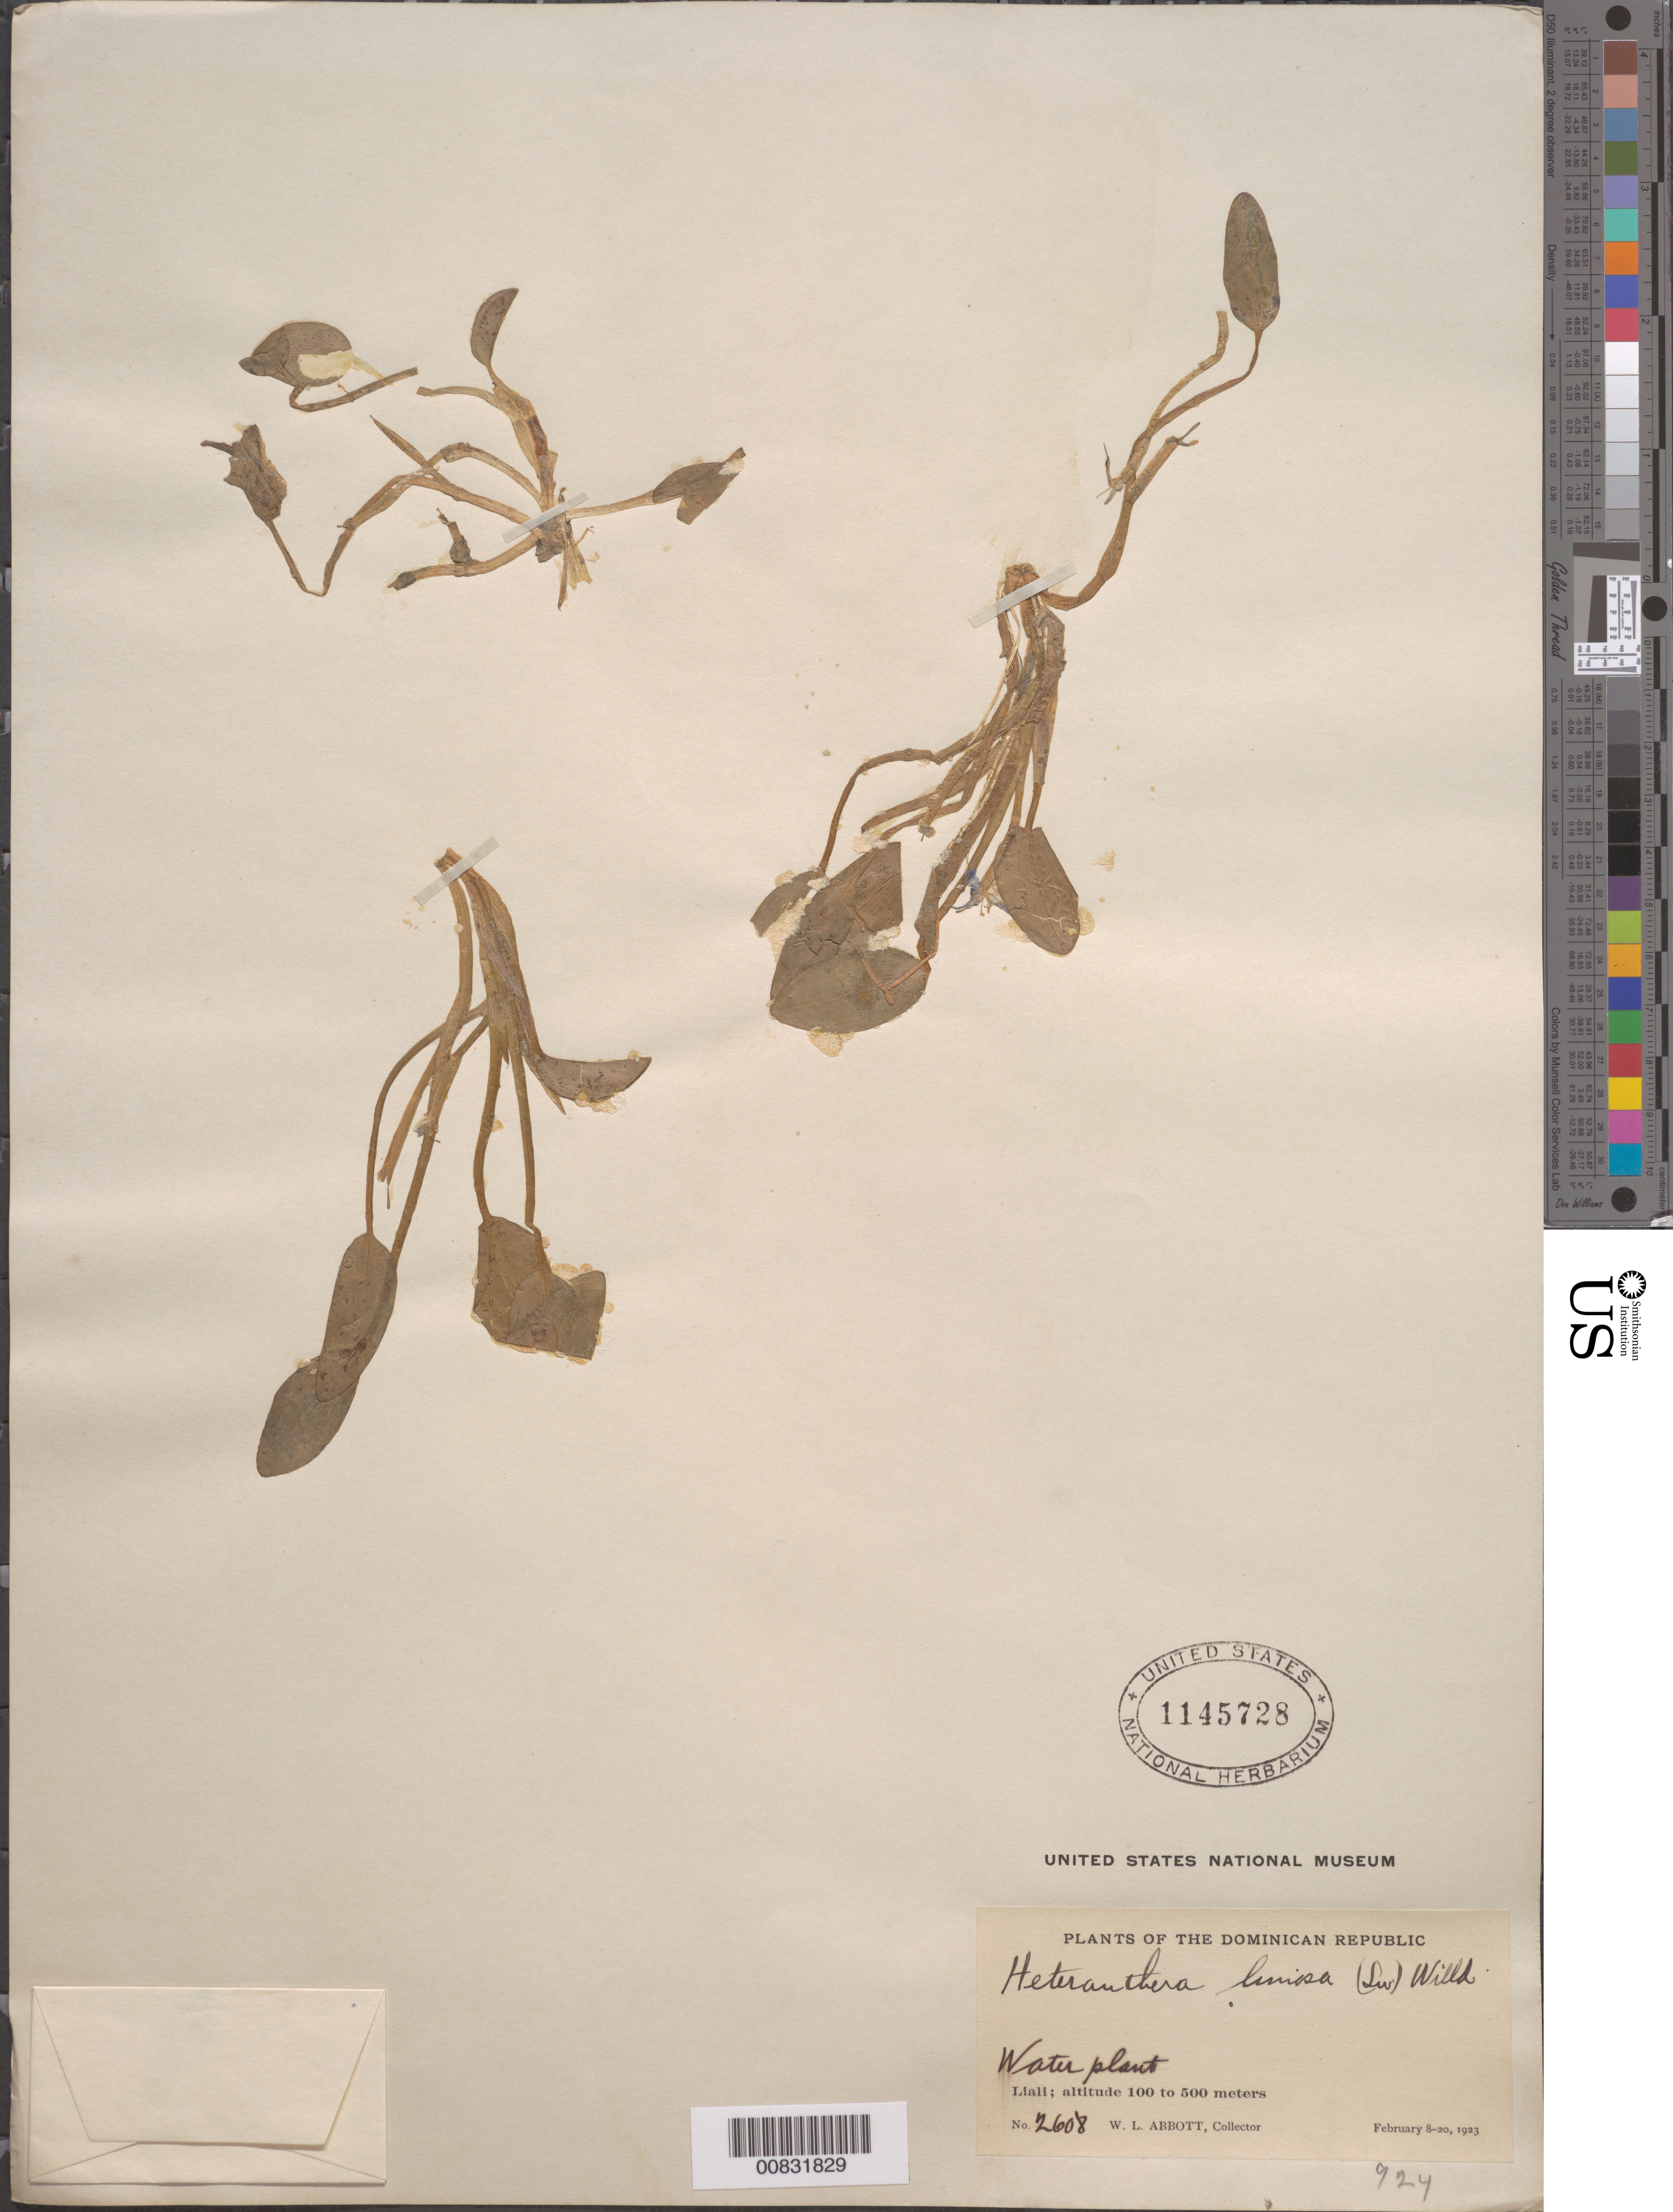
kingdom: Plantae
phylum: Tracheophyta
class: Liliopsida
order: Commelinales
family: Pontederiaceae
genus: Heteranthera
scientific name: Heteranthera limosa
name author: (Sw.) Willd.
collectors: W. L. Abbott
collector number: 2608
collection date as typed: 08 Feb 1923 to 20 Feb 1923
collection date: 1923-02-08/1923-02-20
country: Dominican Republic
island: Hispaniola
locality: Liali.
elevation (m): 100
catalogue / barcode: US 1145728